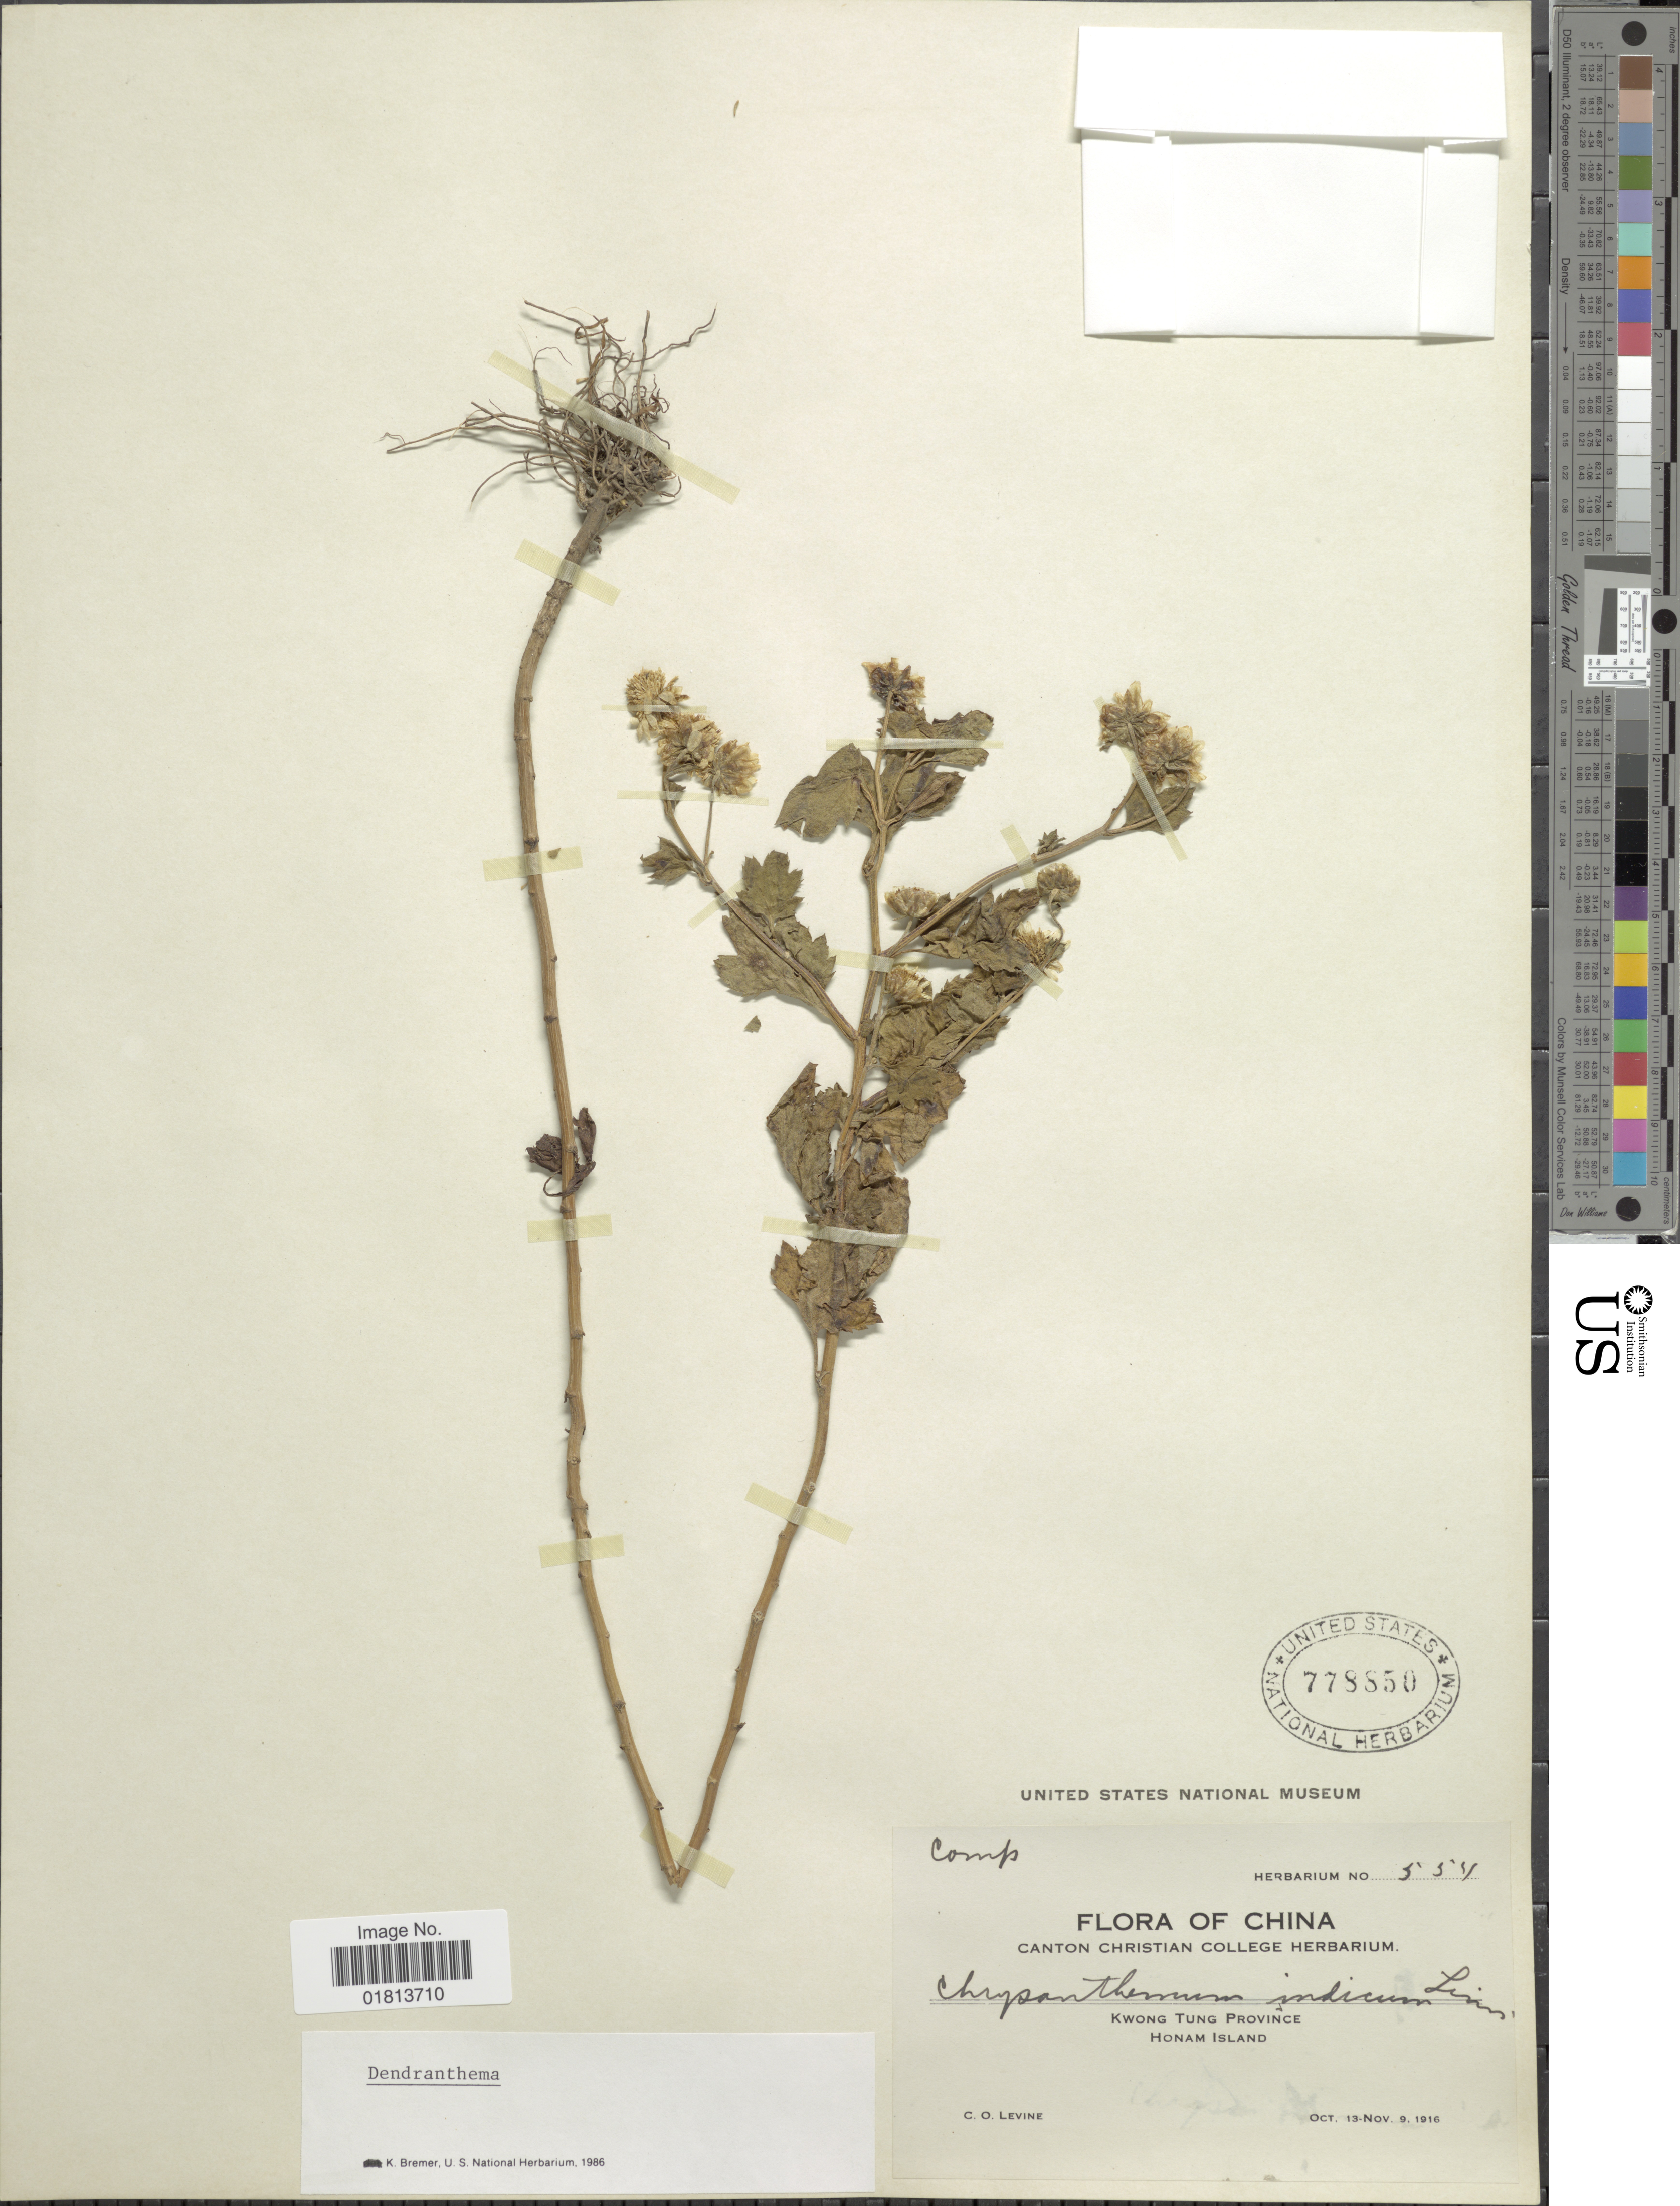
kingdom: Plantae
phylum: Tracheophyta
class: Magnoliopsida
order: Asterales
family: Asteraceae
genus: Dendranthema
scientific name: Dendranthema indicum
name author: (L.) Des Moul.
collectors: C. O. Levine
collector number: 554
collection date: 1916-10-13/1916-11-09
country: China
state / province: Guangdong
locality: Kwong Tung Province, Honam Island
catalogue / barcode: US 778850